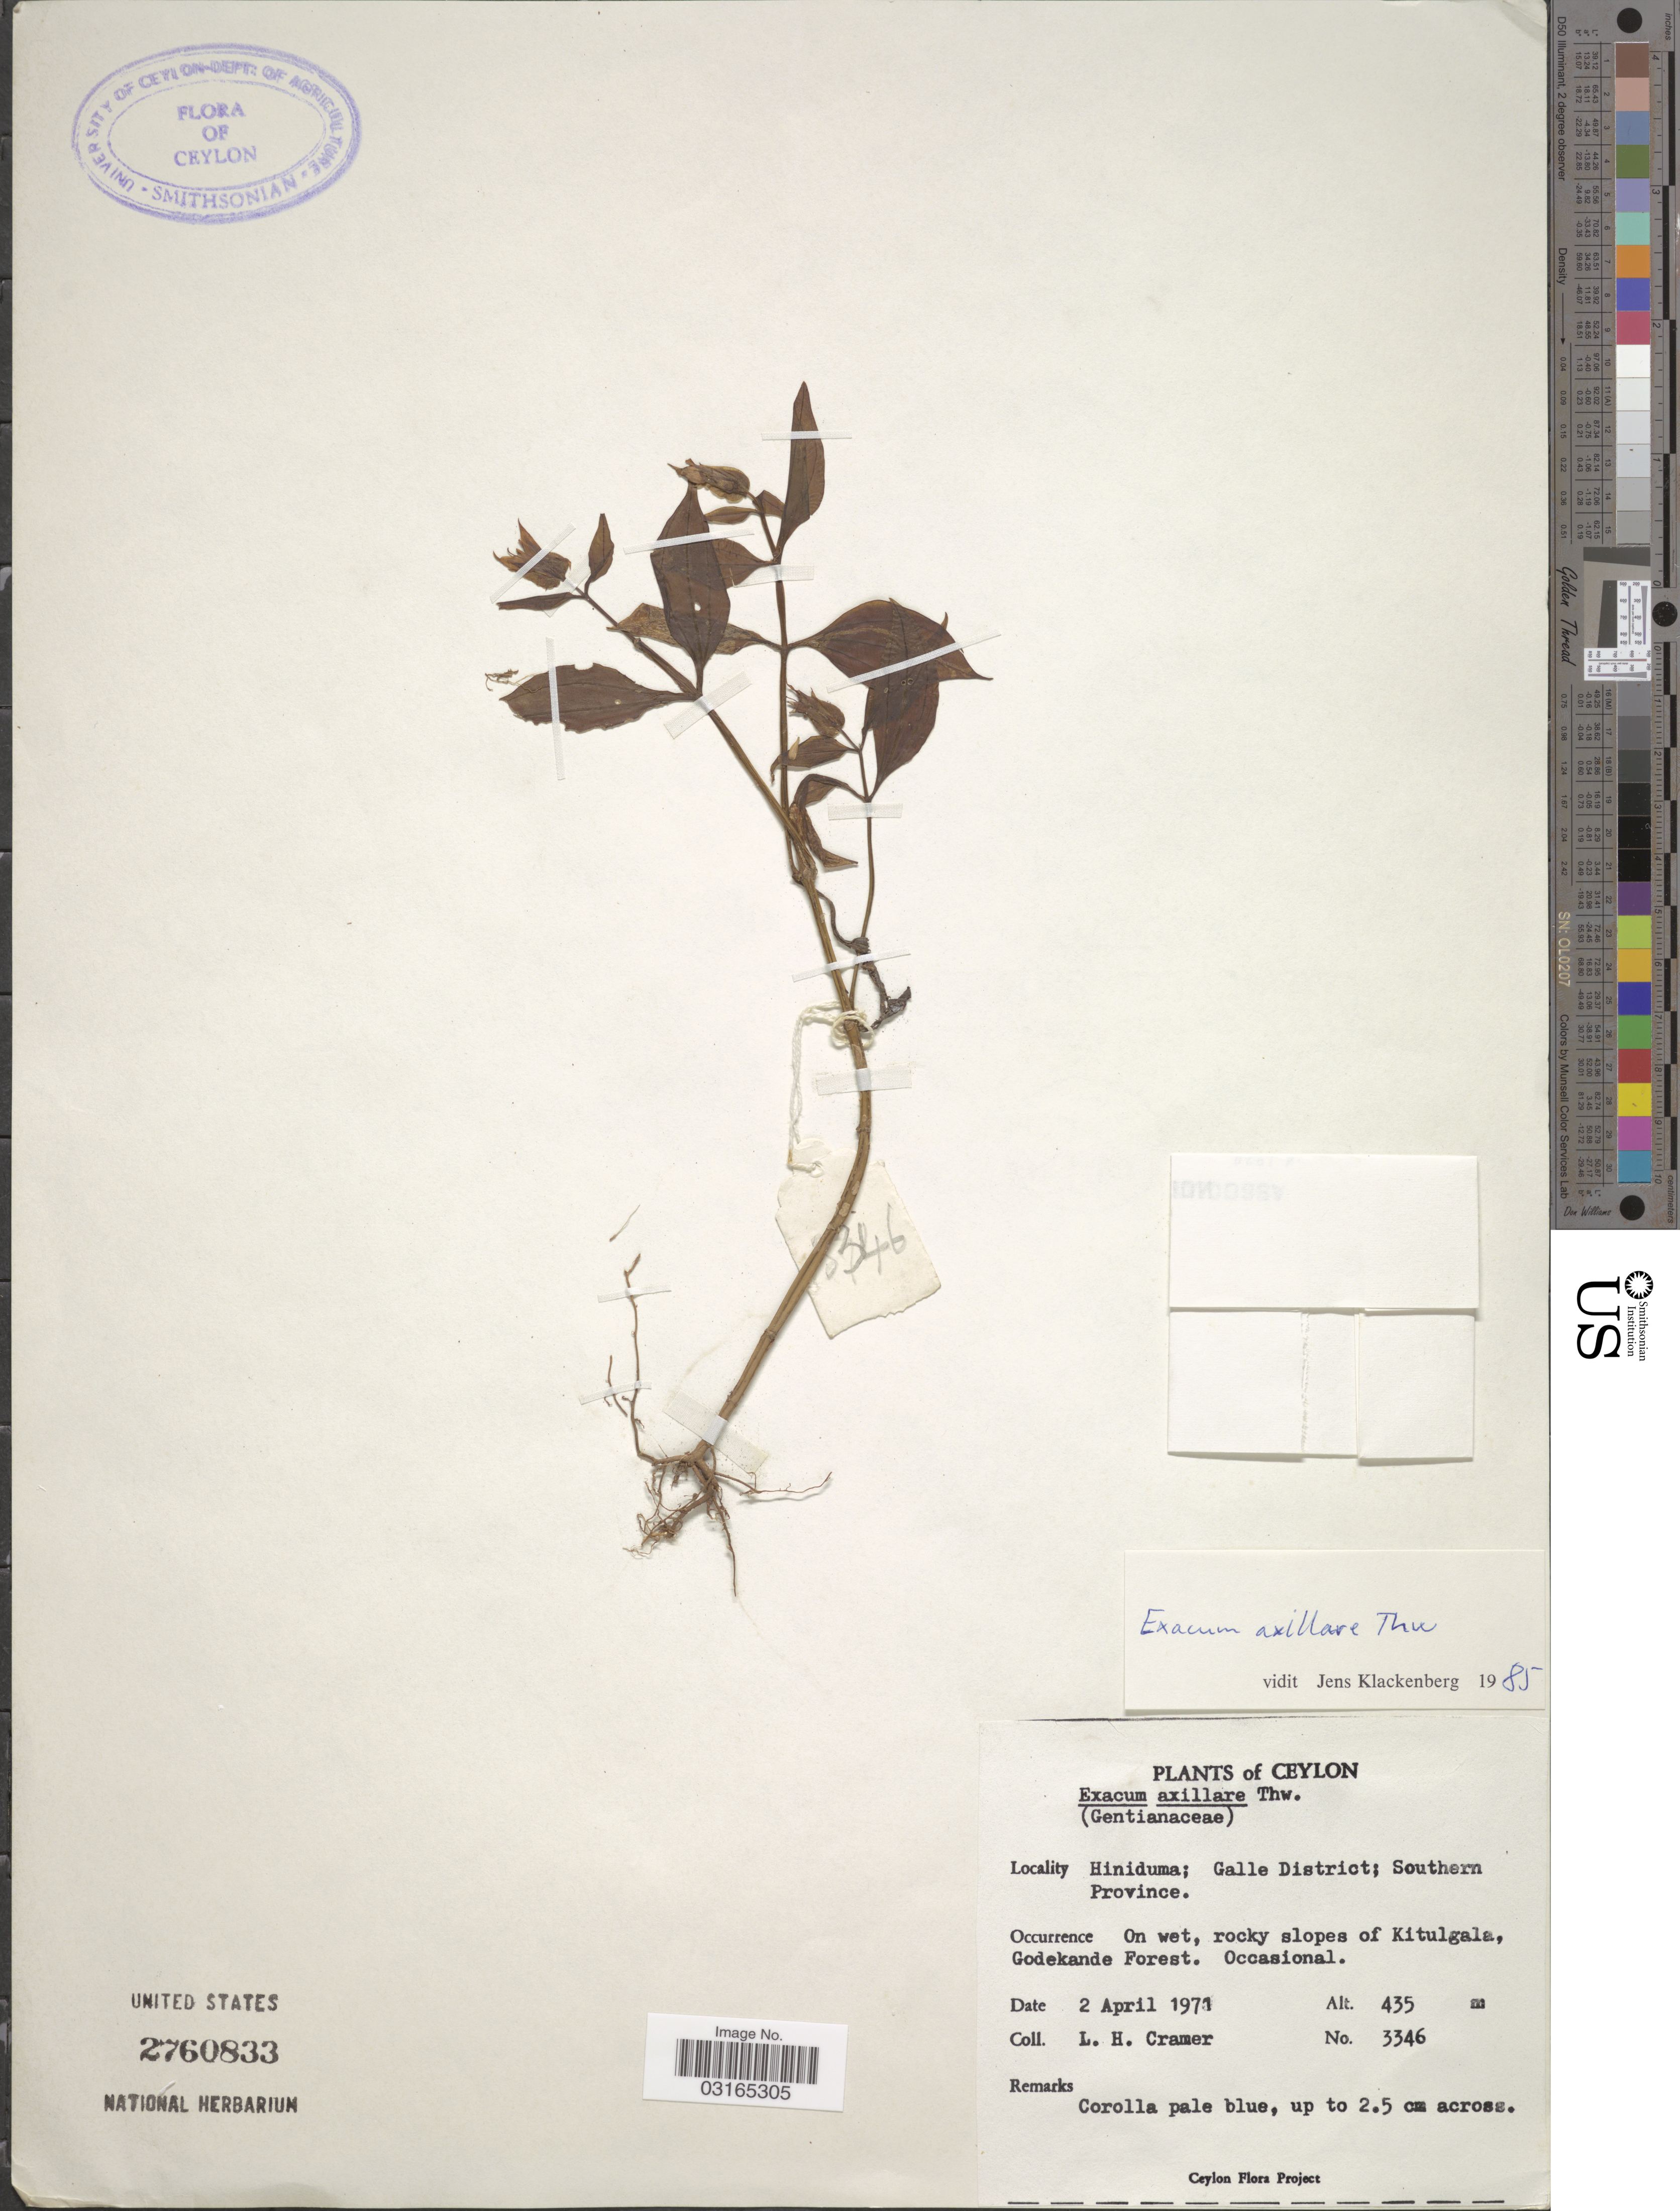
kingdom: Plantae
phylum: Tracheophyta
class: Magnoliopsida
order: Gentianales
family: Gentianaceae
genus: Exacum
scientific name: Exacum axillare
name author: Thwaites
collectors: L. H. Cramer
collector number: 3346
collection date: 1971-04-02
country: Sri Lanka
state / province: Southern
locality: Ceylon. Hiniduma; Galle District. On wet, rocky slopes of Kitulgala, Godekande Forest.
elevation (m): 435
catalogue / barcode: US 2760833